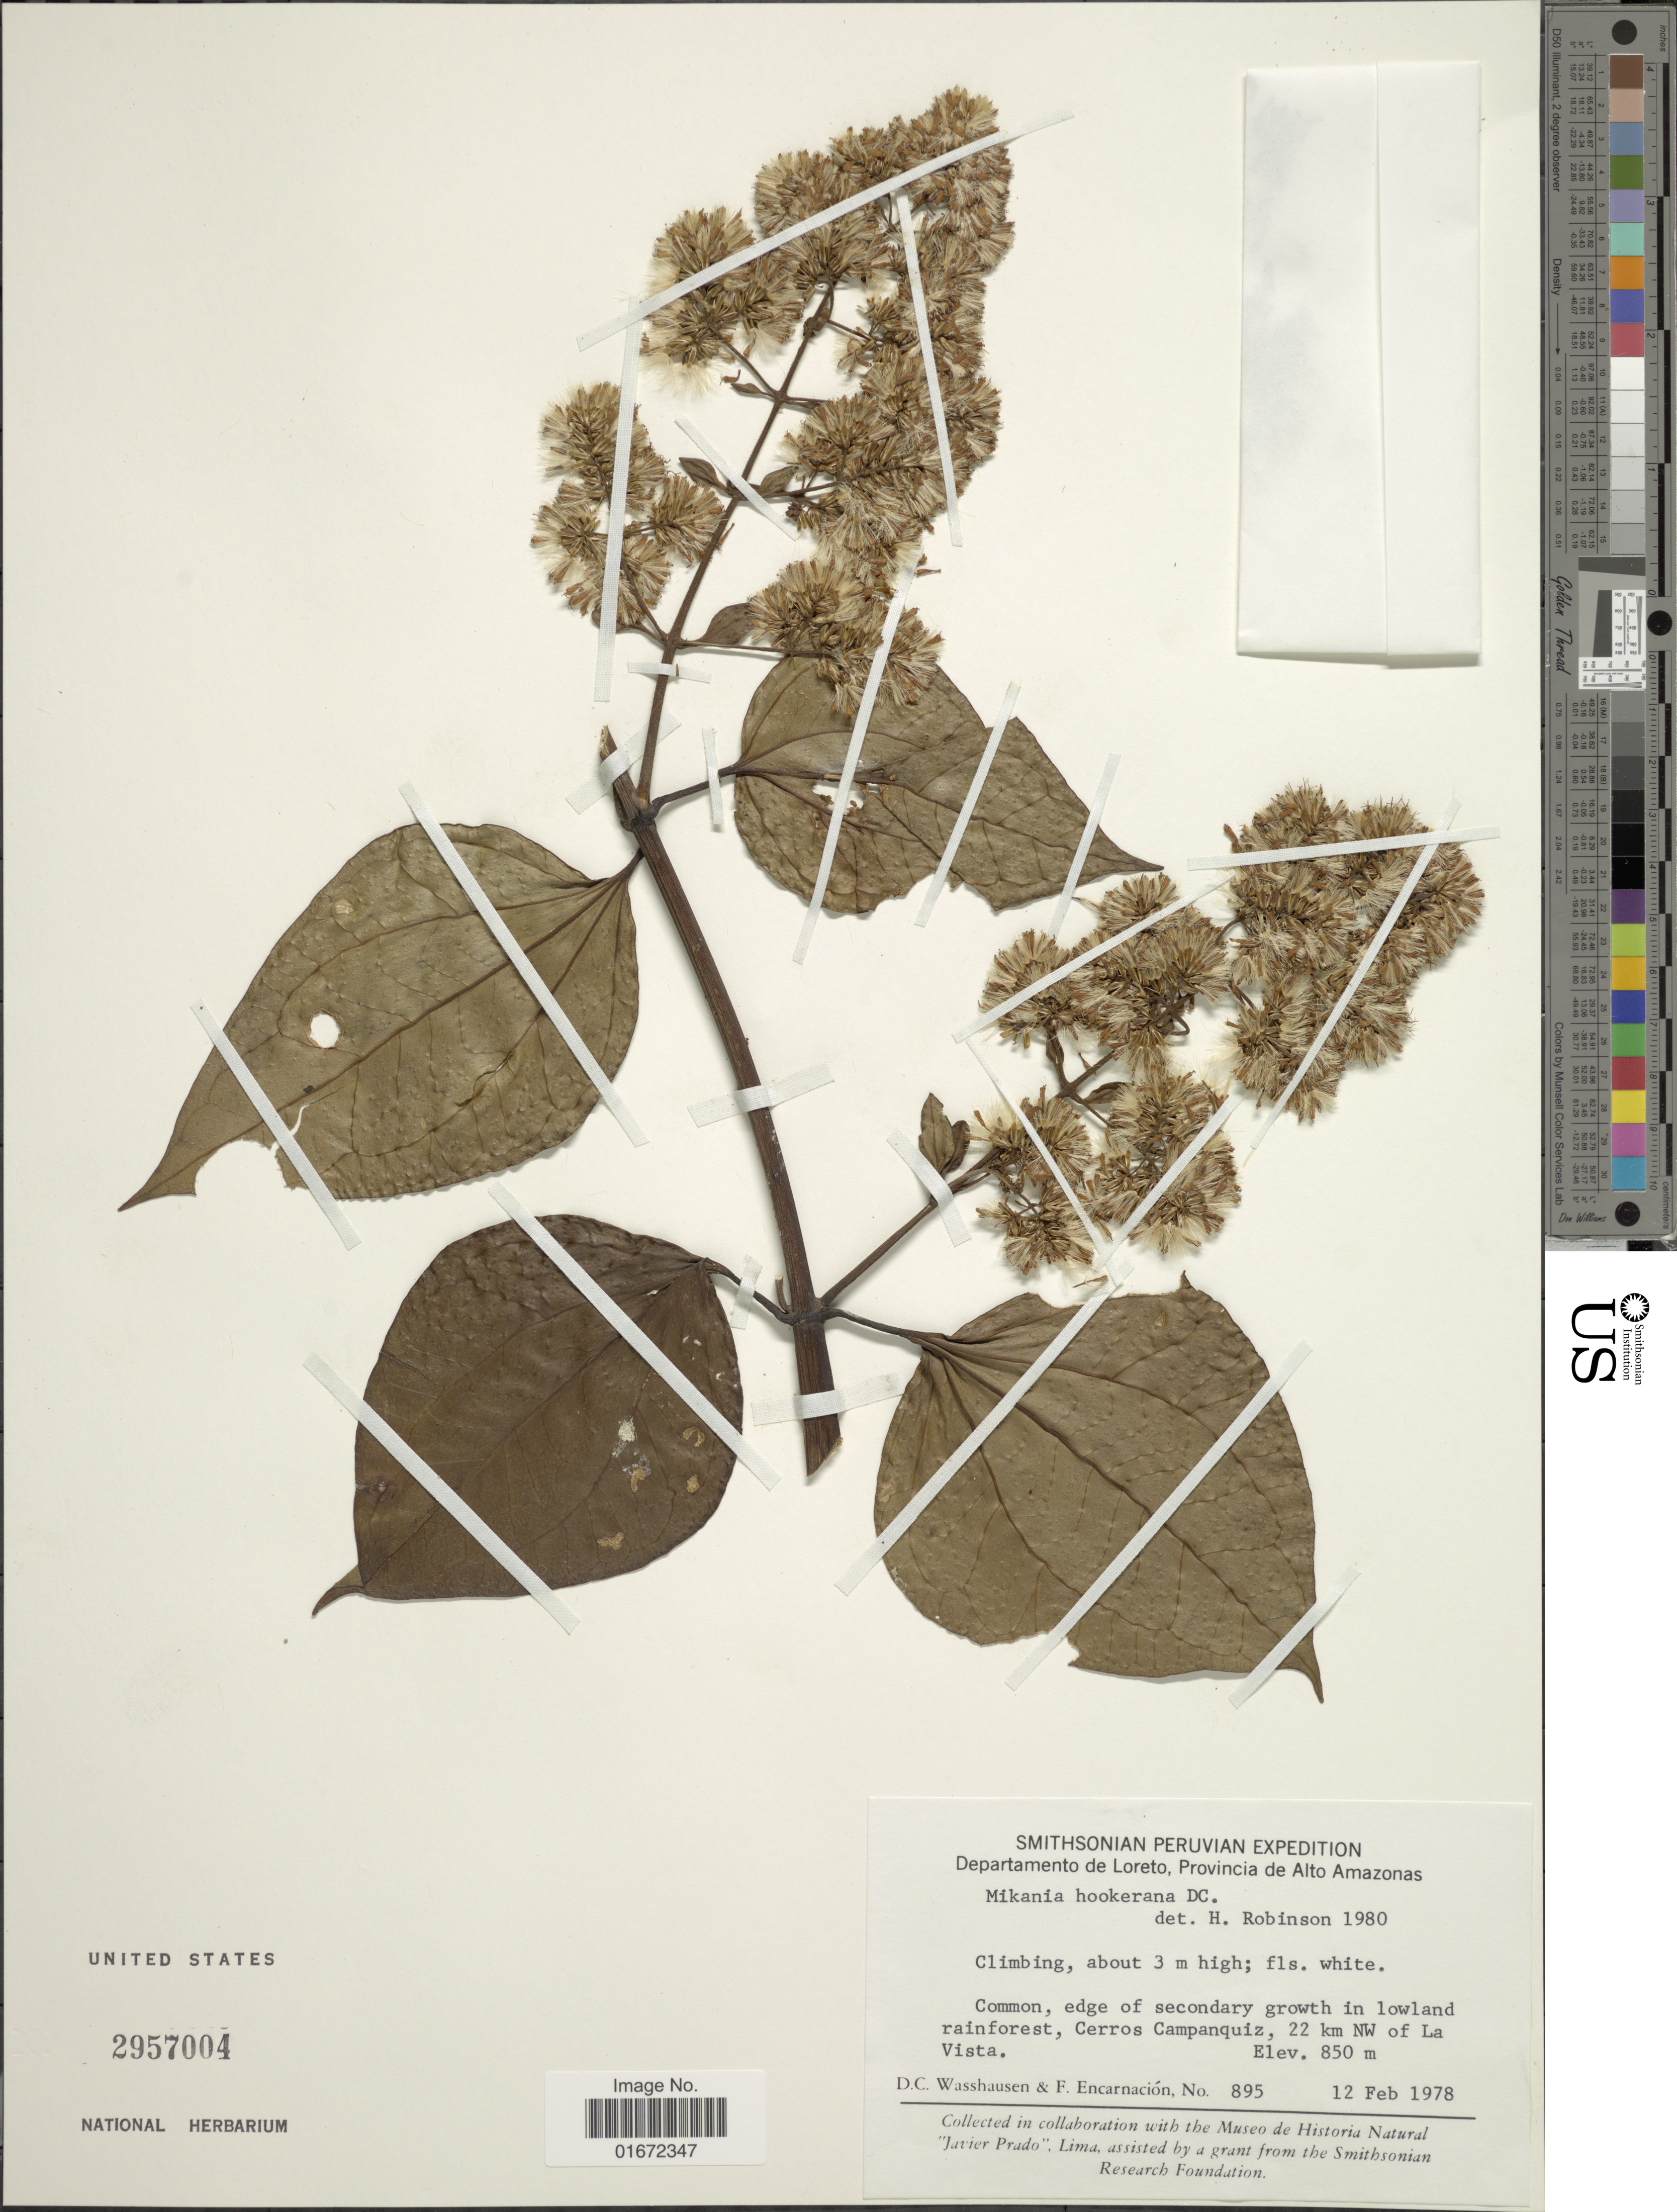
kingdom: Plantae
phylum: Tracheophyta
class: Magnoliopsida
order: Asterales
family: Asteraceae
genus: Mikania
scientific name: Mikania hookeriana var. platyphylla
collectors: D. C. Wasshausen & F. Encarnación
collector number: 895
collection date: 1978-02-12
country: Peru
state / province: Loreto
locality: Departamento de Loreto, Provincia de Alto Amazonas. Common, edge of secondary growth in lowland rainforest, Cerros Campanquiz, 22 km NW of La Vista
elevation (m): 850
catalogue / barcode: US 2957004